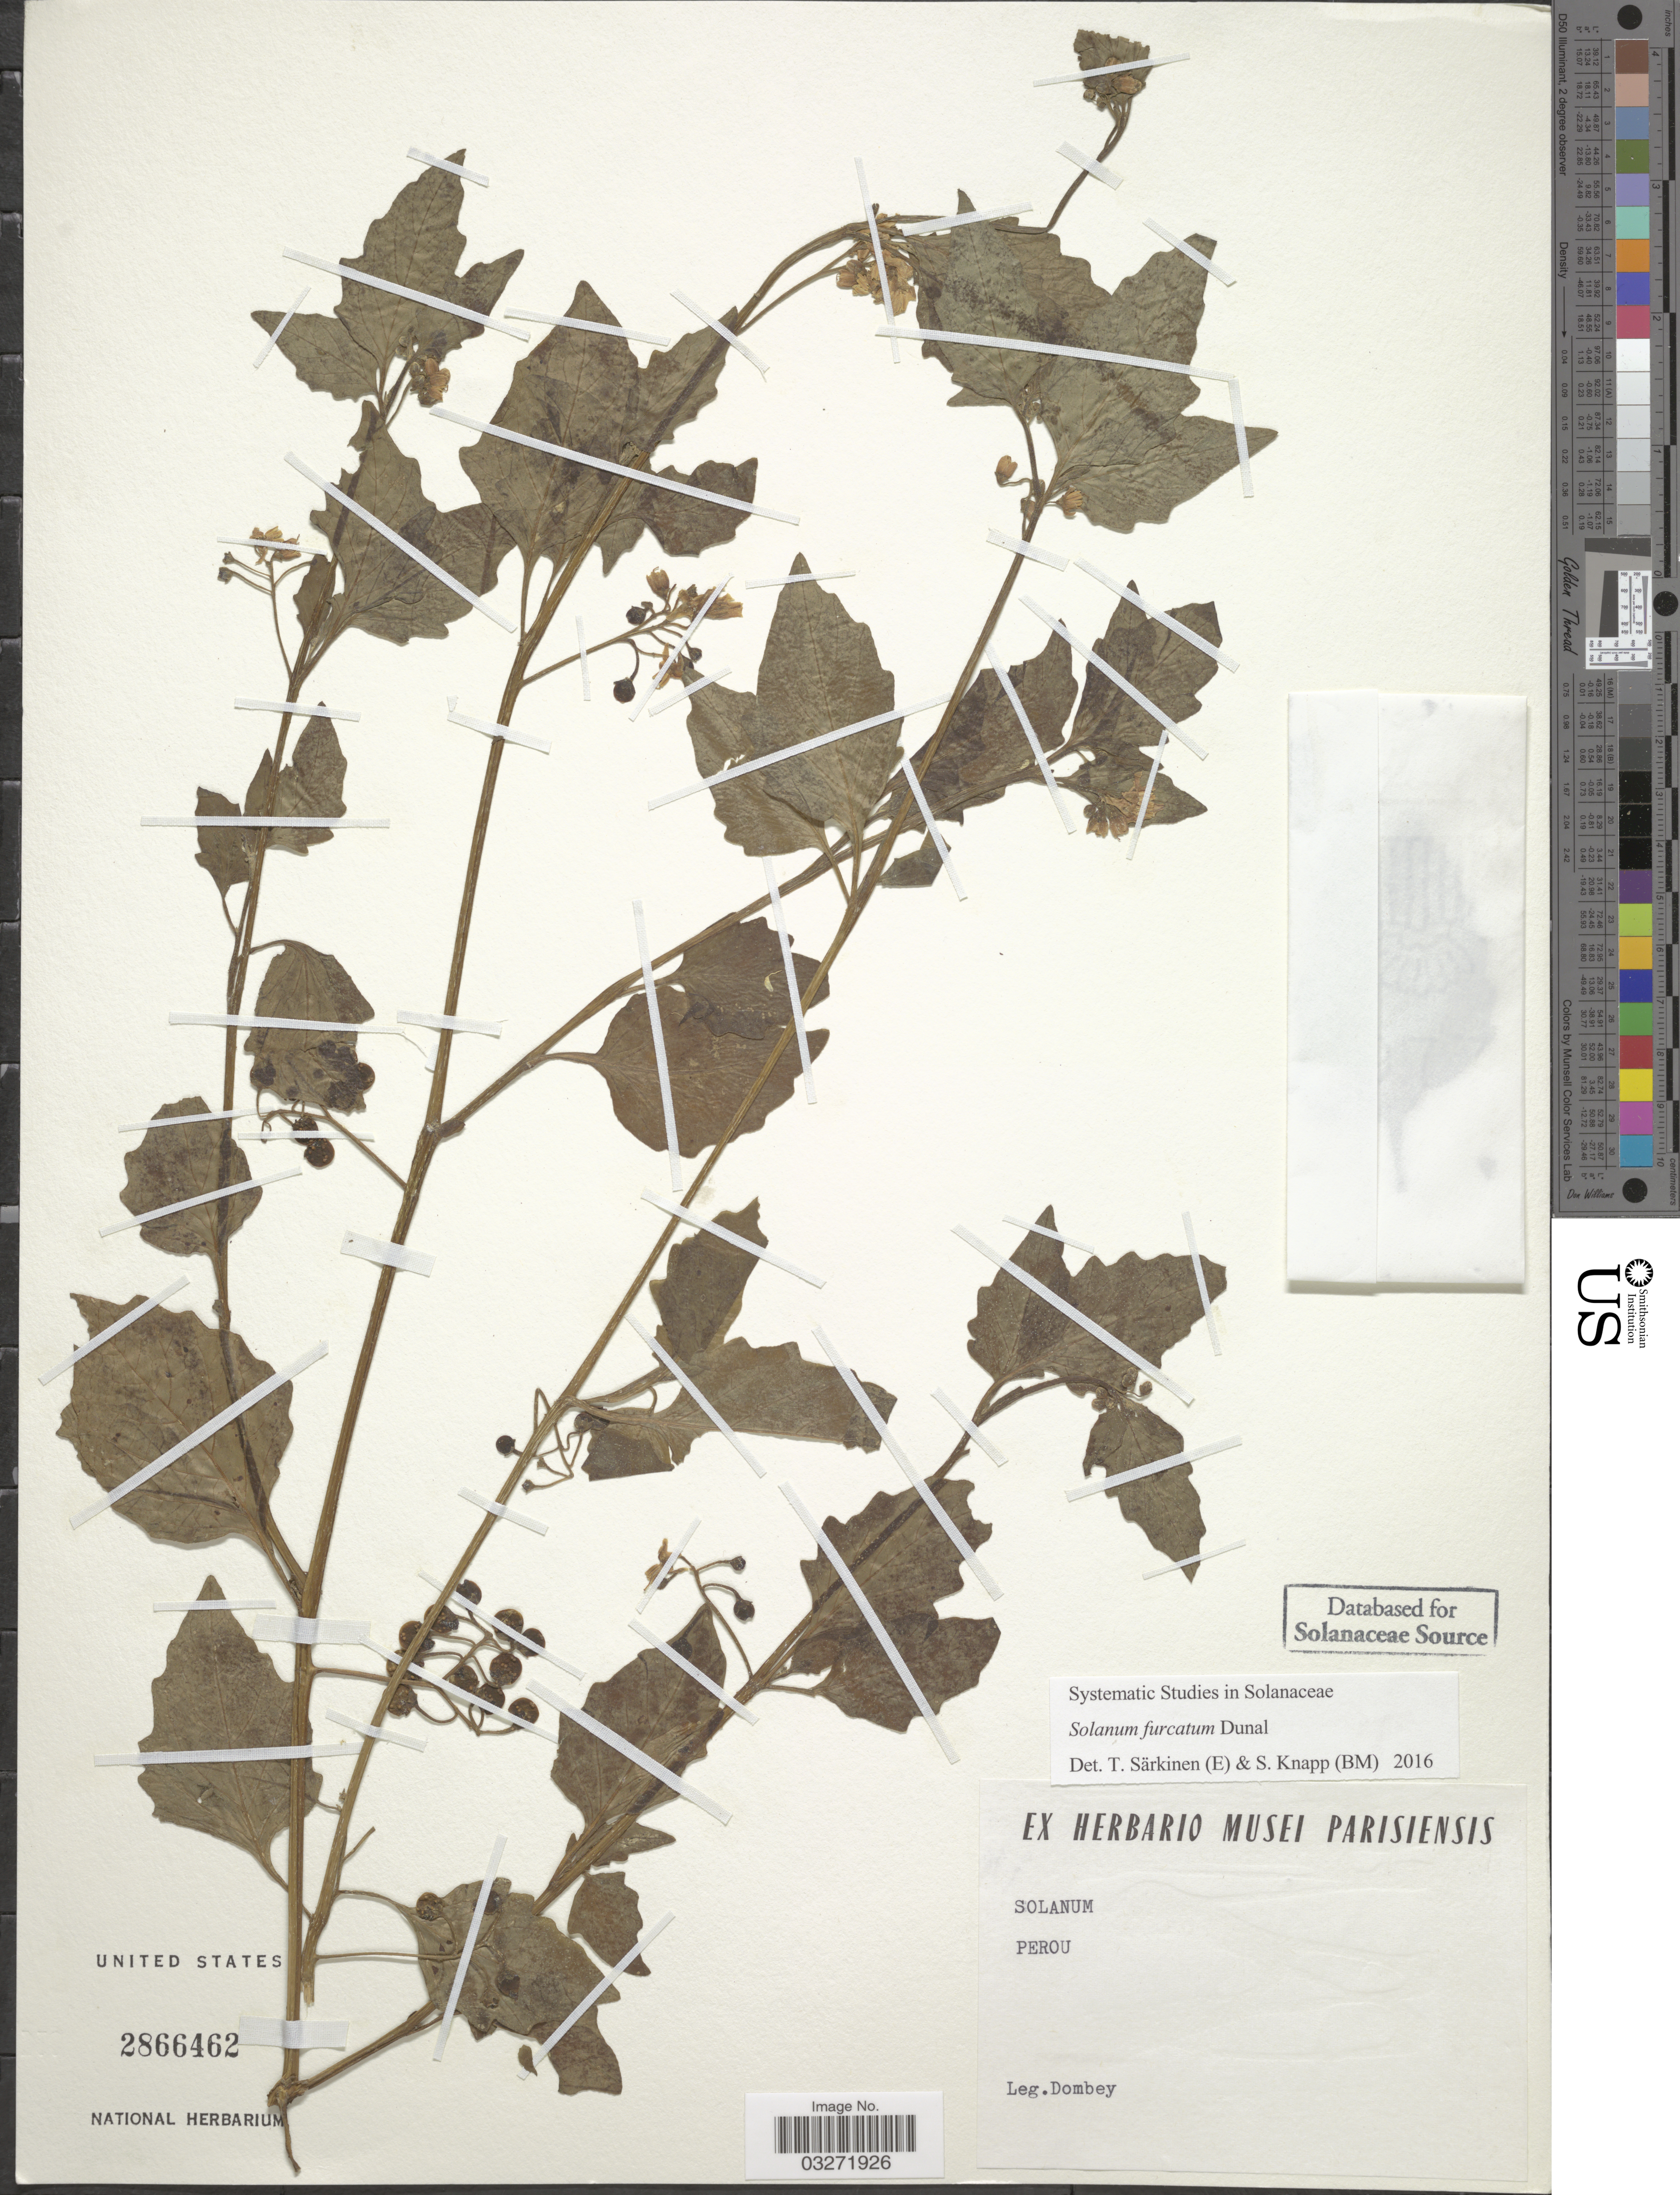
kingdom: Plantae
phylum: Tracheophyta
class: Magnoliopsida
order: Solanales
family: Solanaceae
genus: Solanum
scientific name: Solanum furcatum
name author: Dunal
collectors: Dombey, --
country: Peru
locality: Perou.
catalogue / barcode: US 2866462